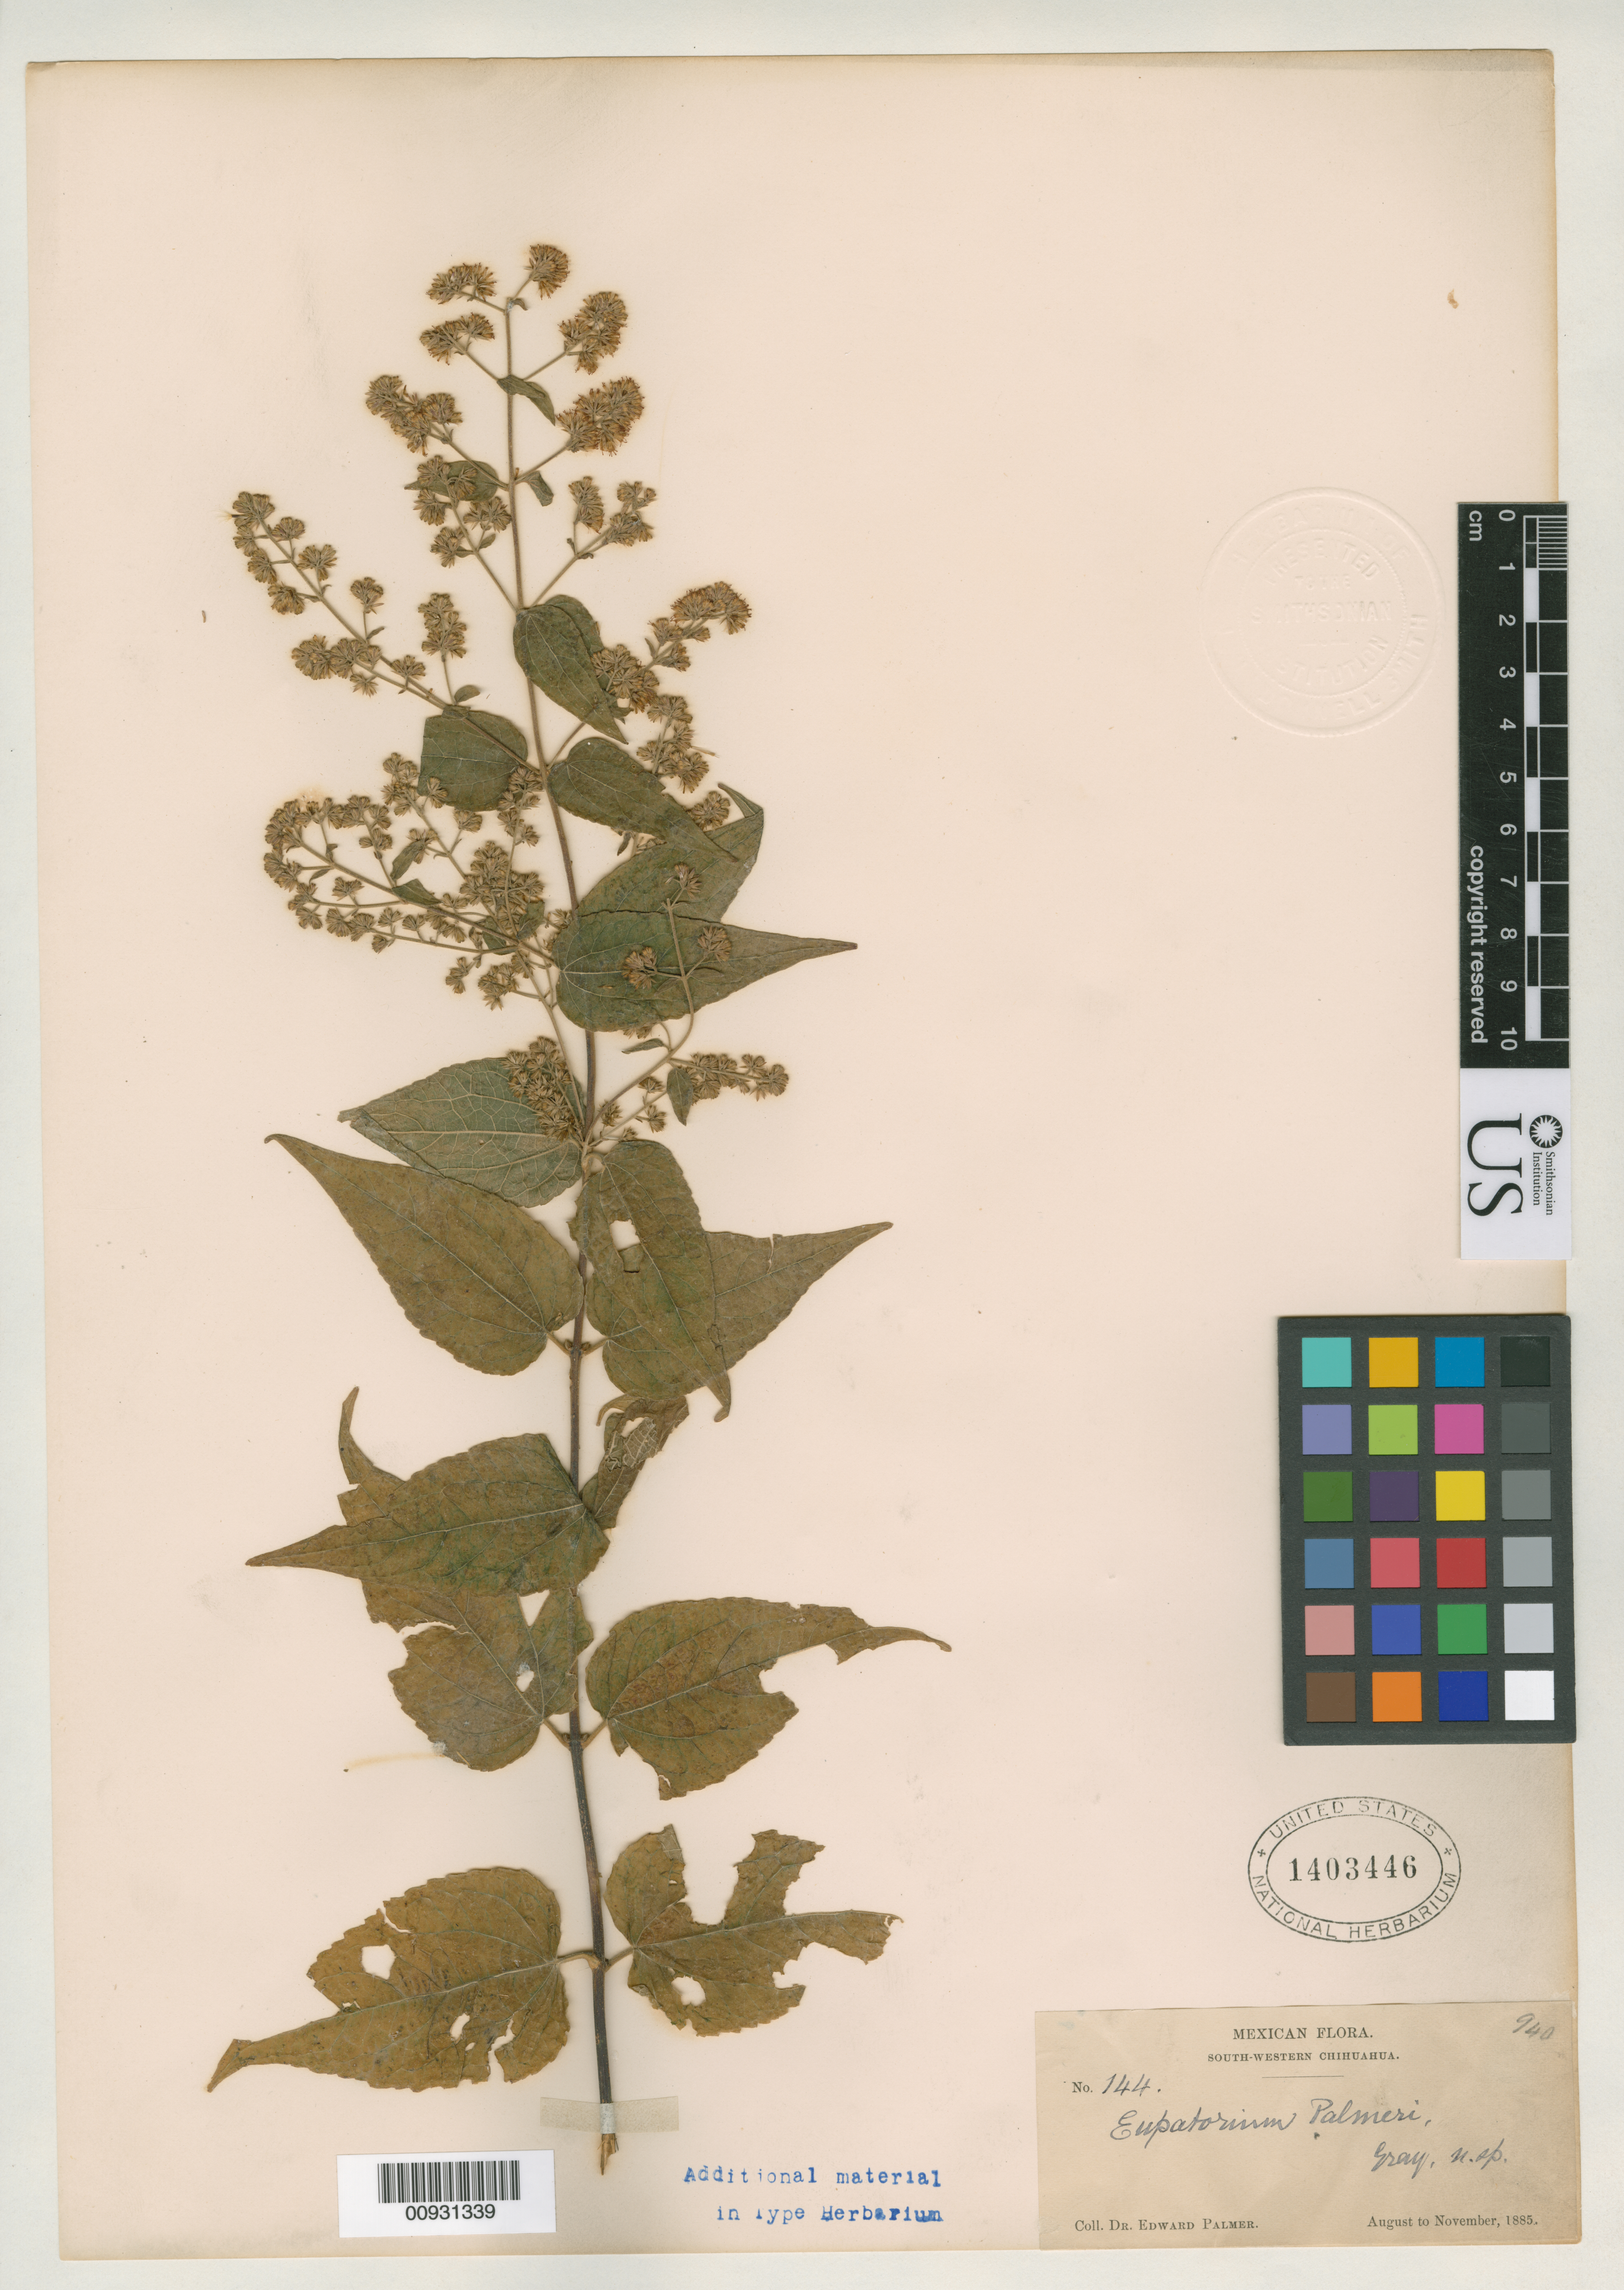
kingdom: Plantae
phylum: Tracheophyta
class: Magnoliopsida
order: Asterales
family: Asteraceae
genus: Eupatorium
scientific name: Eupatorium palmeri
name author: A. Gray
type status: Syntype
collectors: E. Palmer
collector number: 144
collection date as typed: Aug 1885 to Nov 1885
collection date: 1885-08/1885-11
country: Mexico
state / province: Chihuahua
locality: South-western Chihuahua.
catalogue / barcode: US 1403446